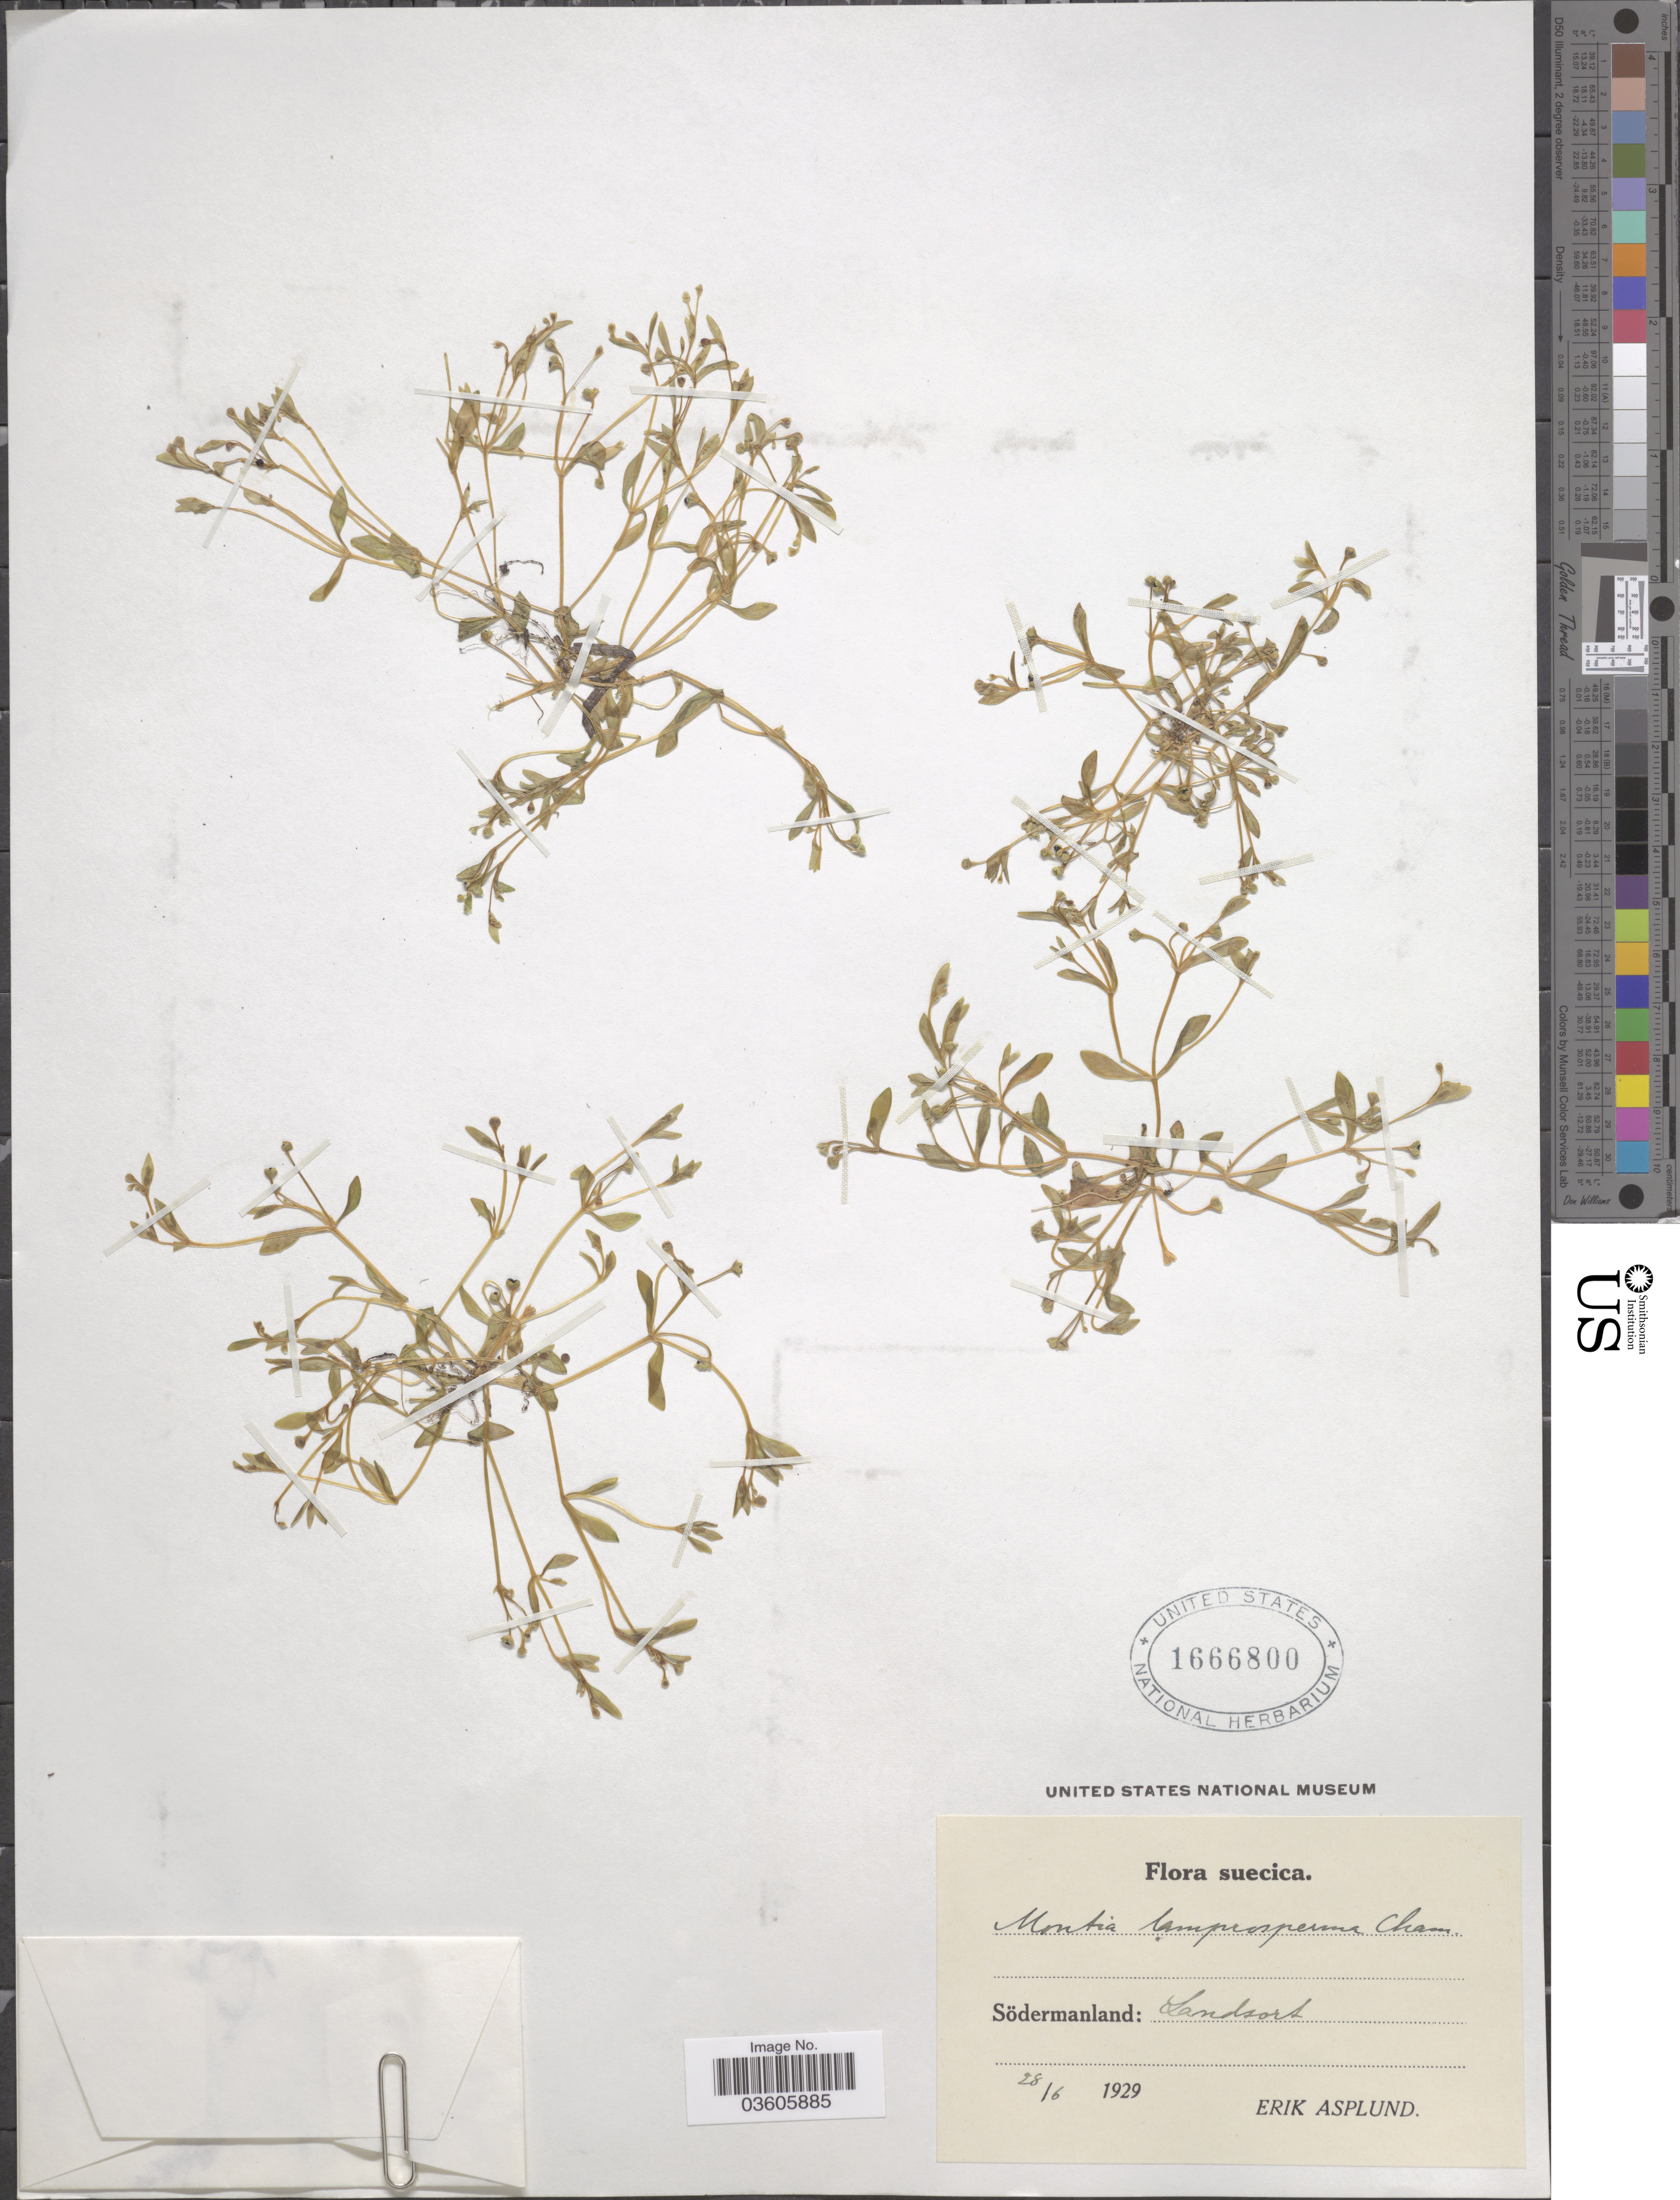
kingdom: Plantae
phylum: Tracheophyta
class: Magnoliopsida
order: Caryophyllales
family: Montiaceae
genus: Montia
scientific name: Montia lamprosperma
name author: Cham.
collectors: E. Asplund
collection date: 1929-06-28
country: Sweden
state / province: Sodermanland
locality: Suecica. Södermanland: Sandsort.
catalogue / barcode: US 1666800